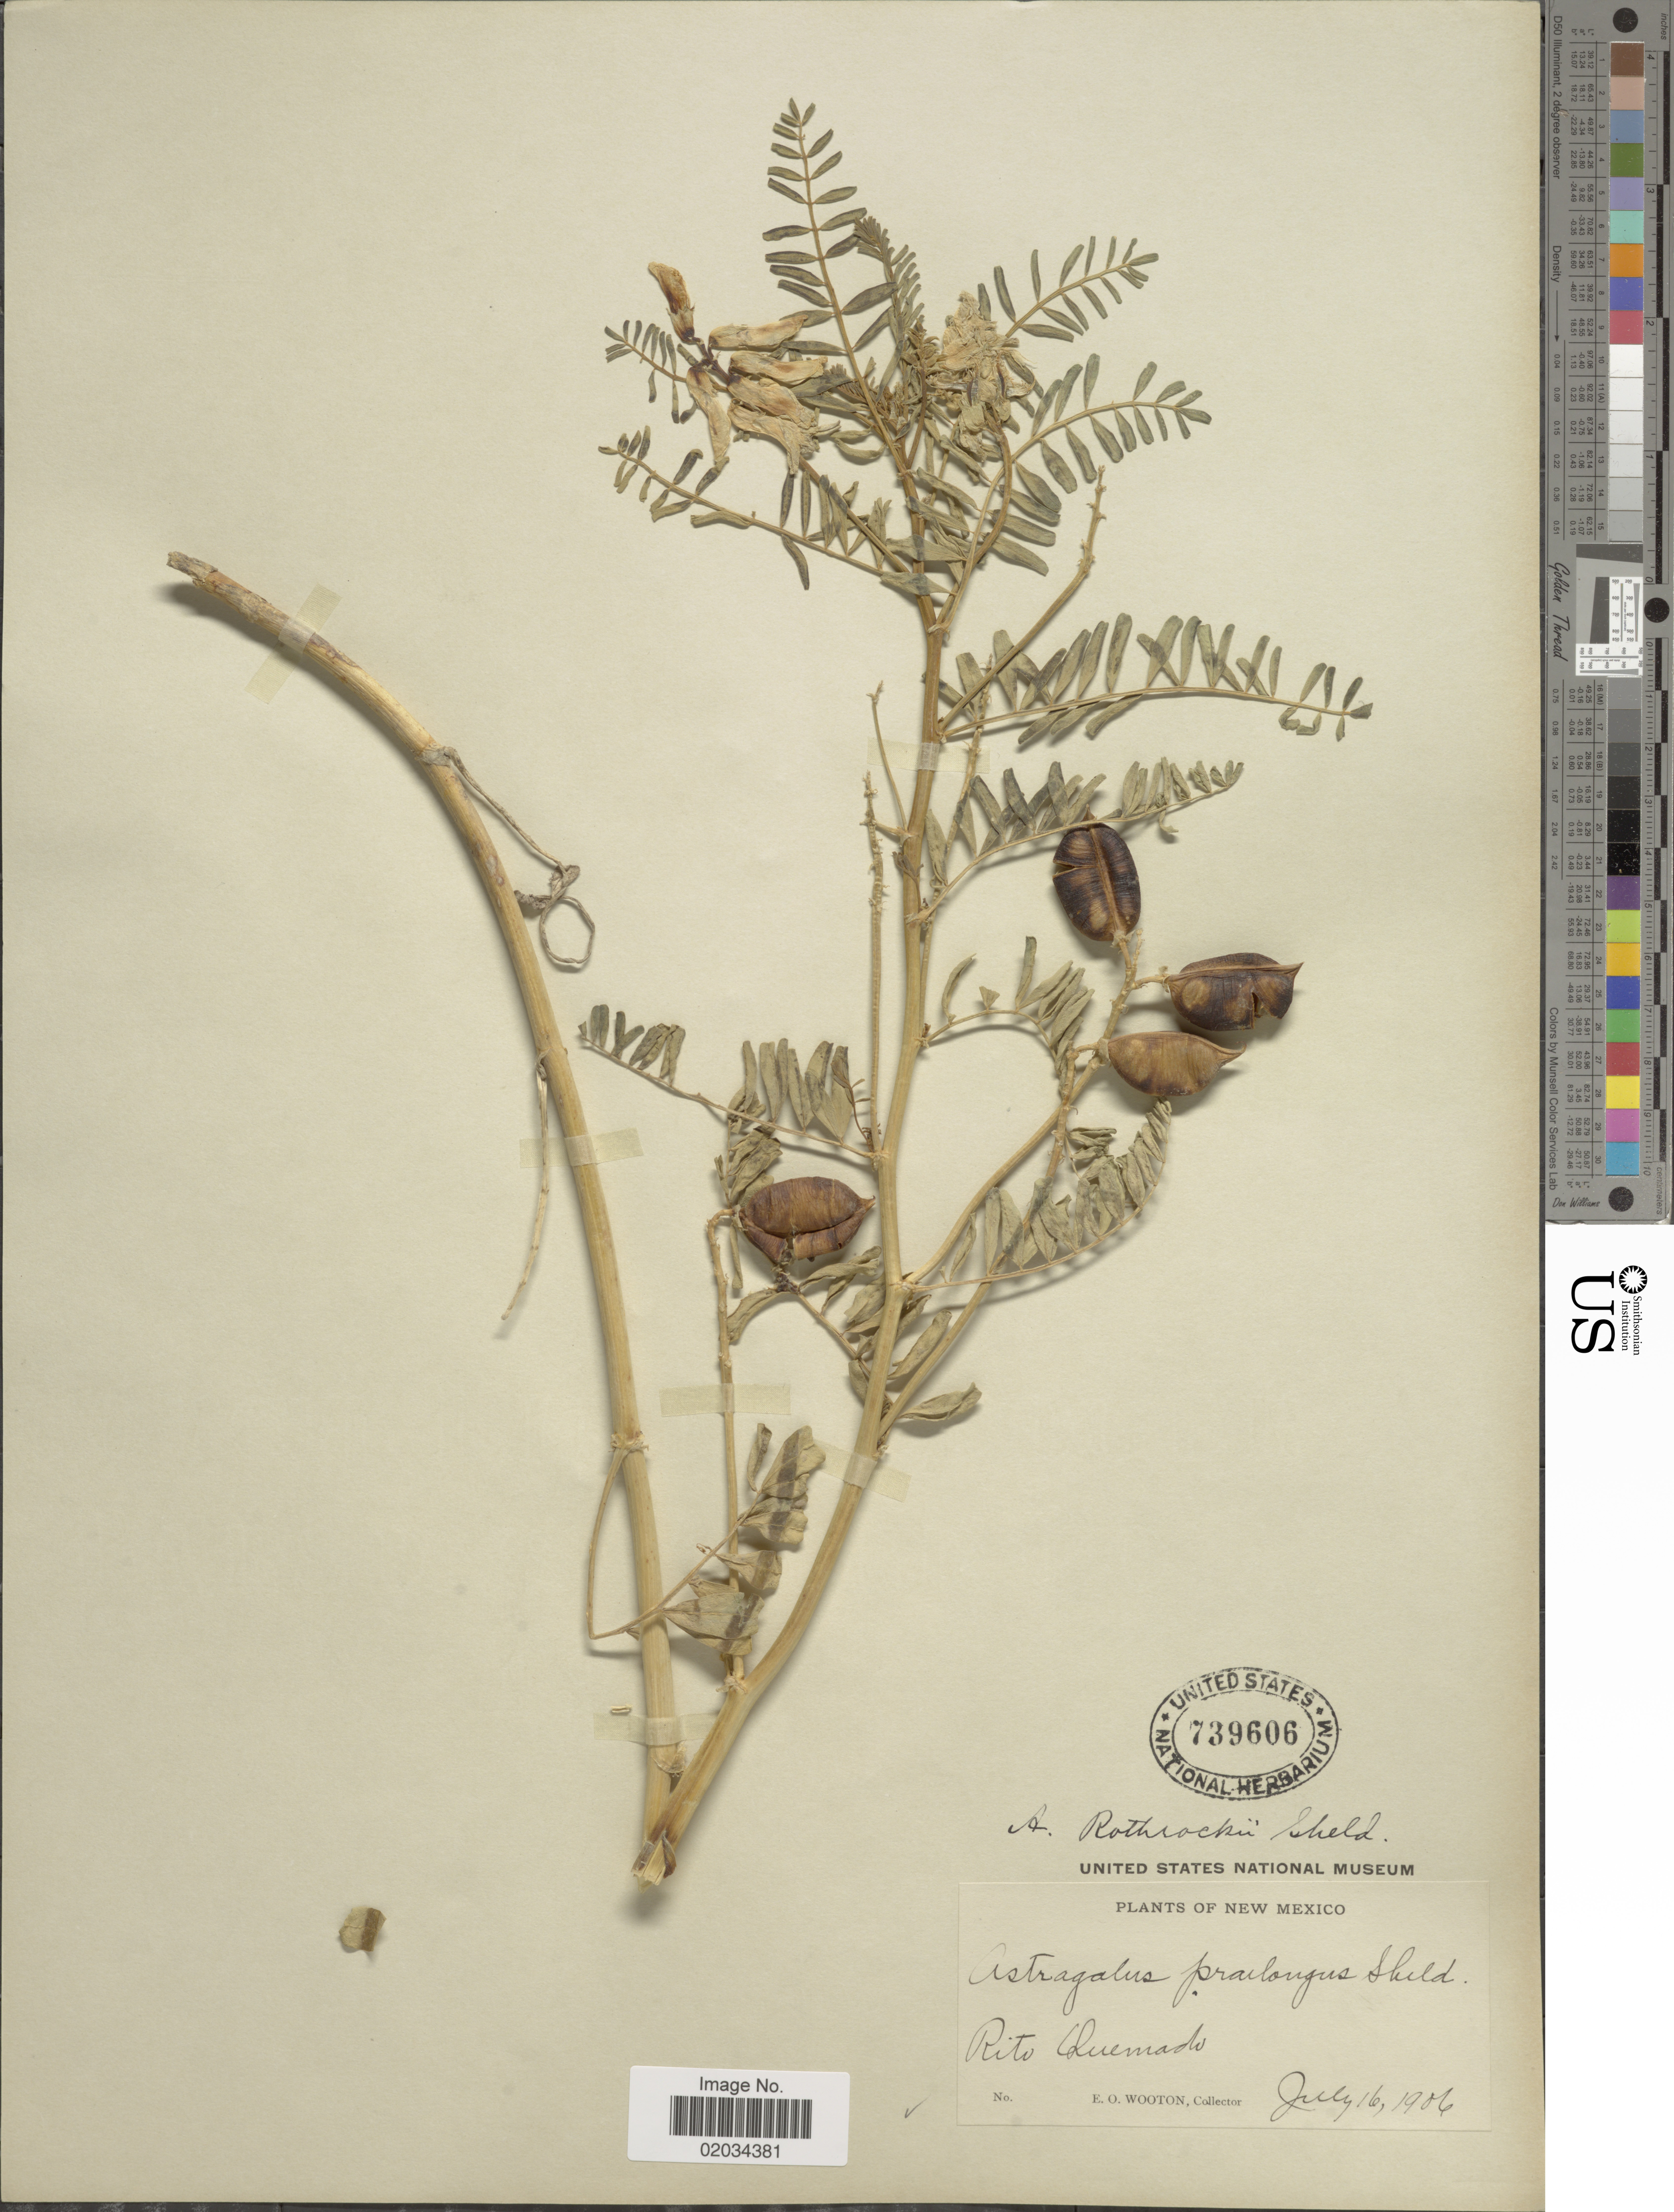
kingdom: Plantae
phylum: Tracheophyta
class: Magnoliopsida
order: Fabales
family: Fabaceae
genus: Astragalus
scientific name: Astragalus rothrockii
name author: E. Sheld.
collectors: E. O. Wooton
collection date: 1906-07-16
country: United States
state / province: New Mexico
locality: Rito Quemado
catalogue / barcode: US 739606